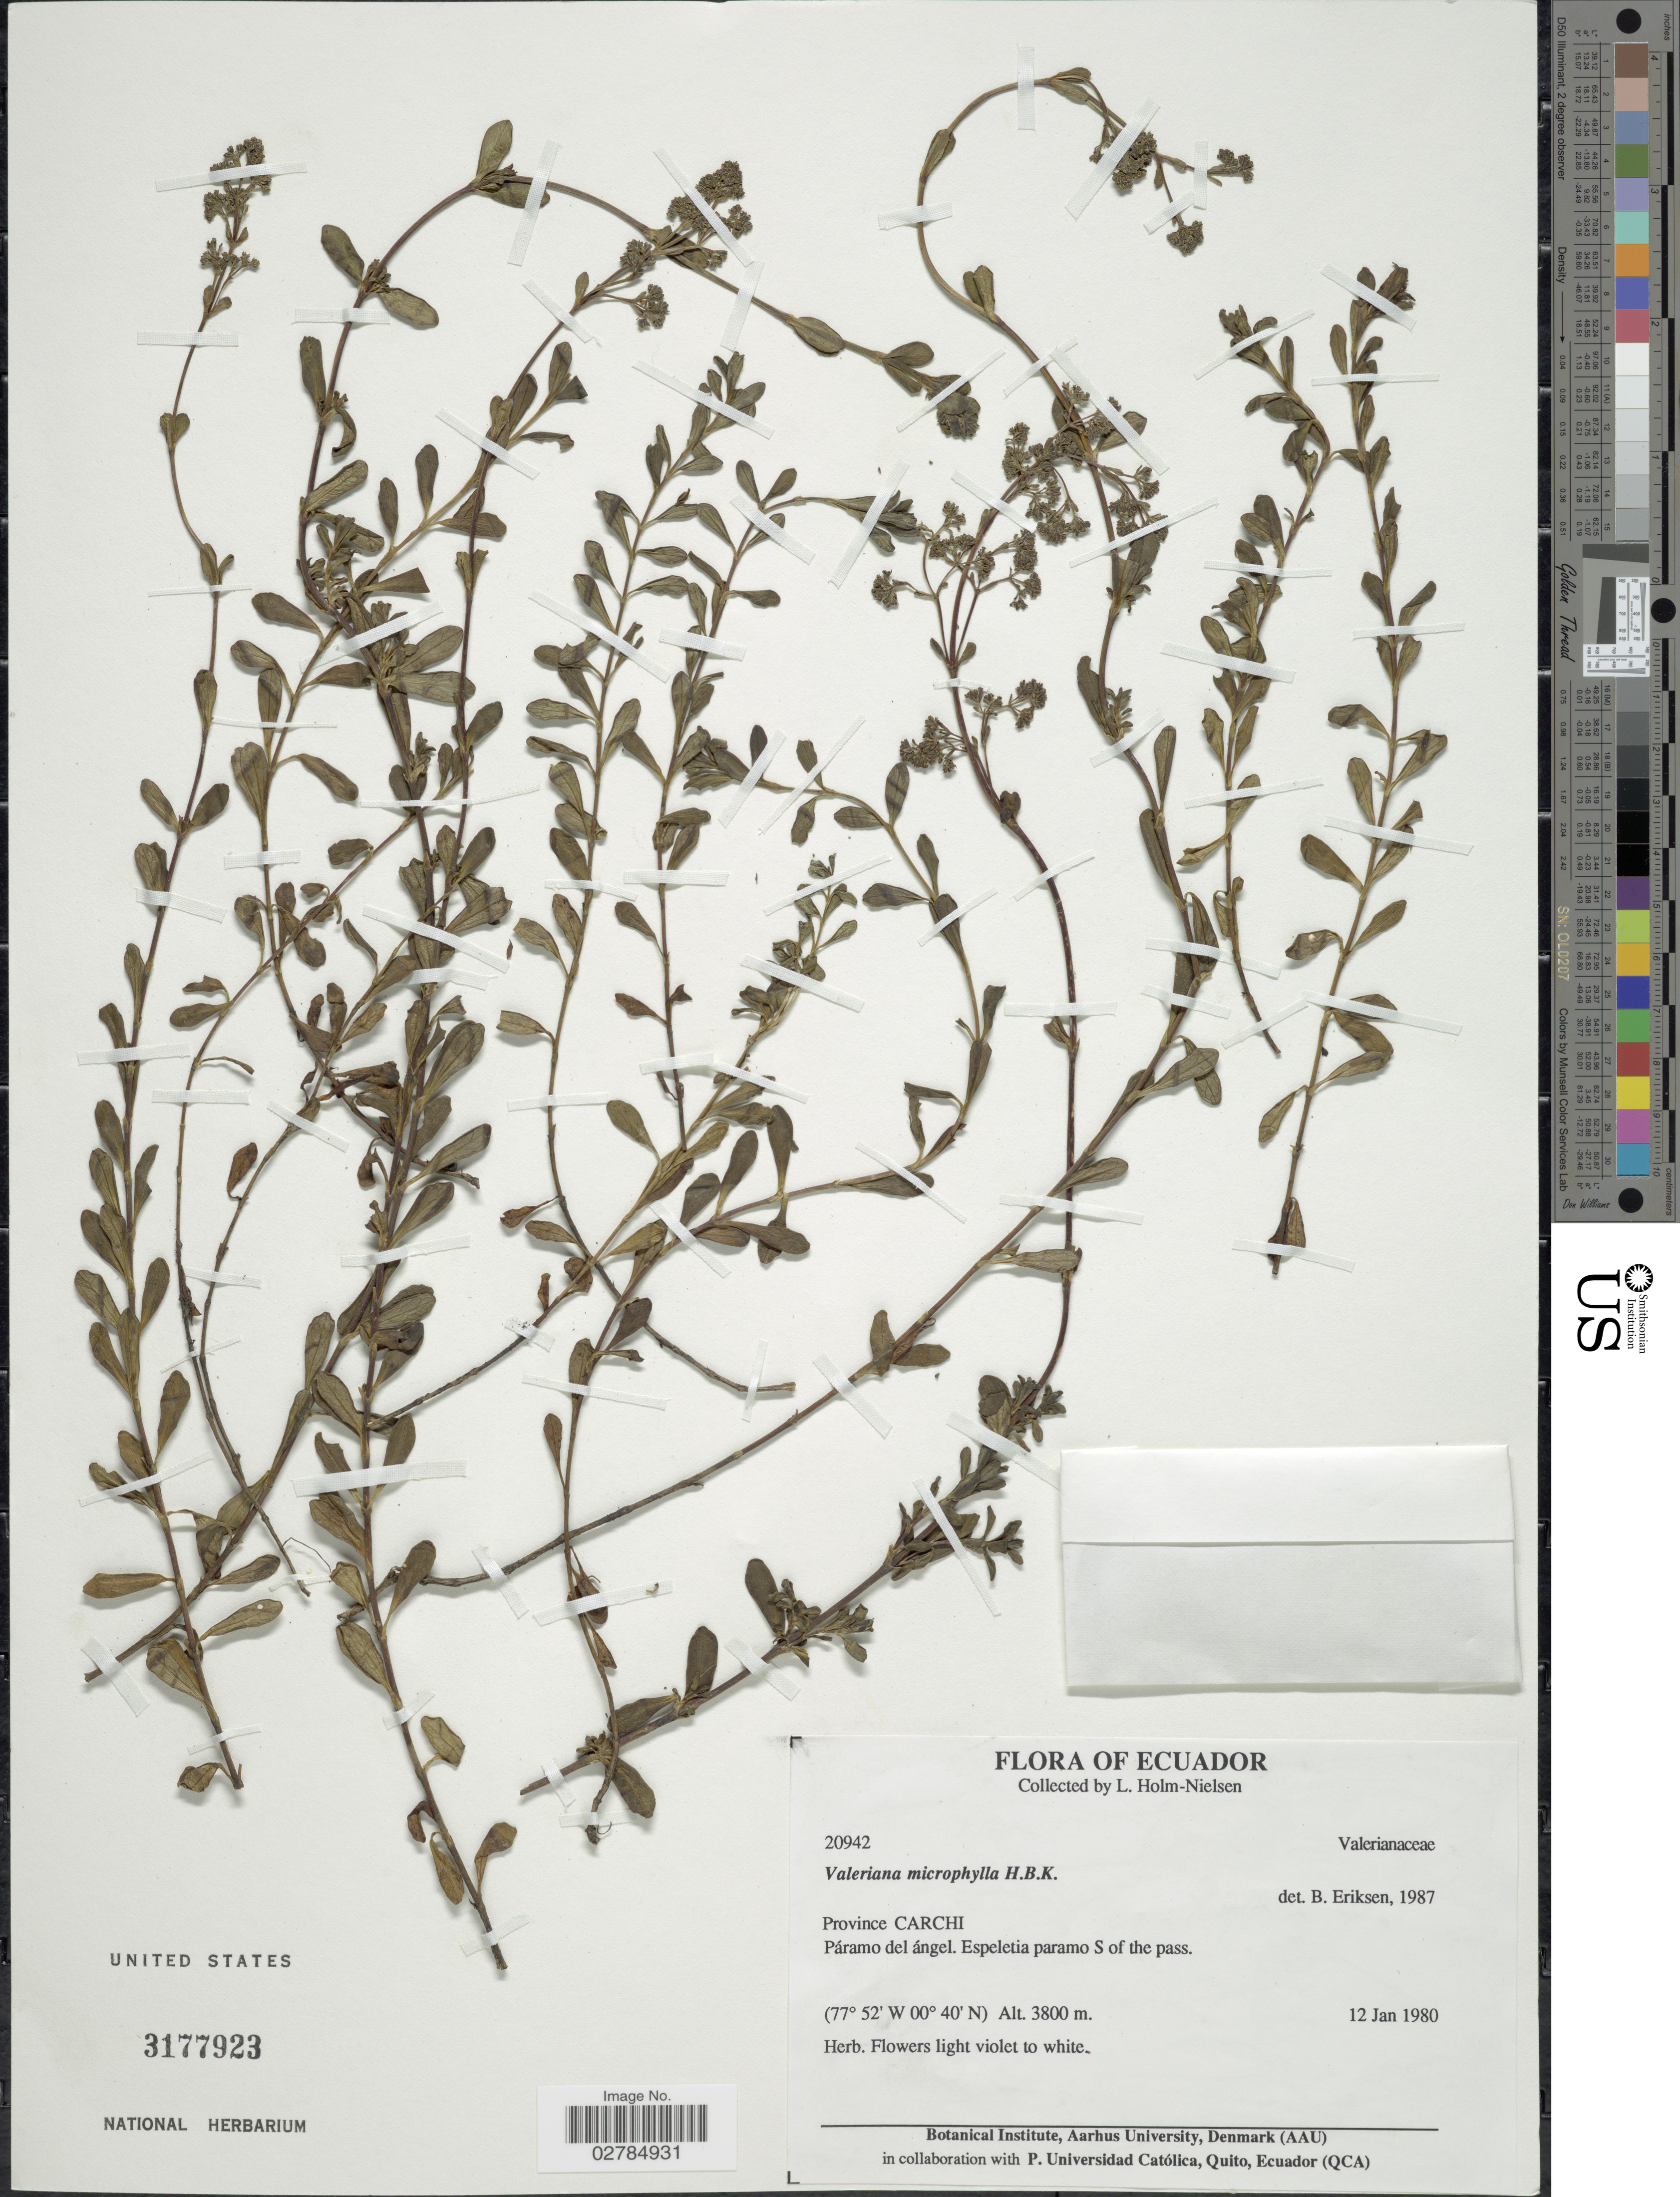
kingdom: Plantae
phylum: Tracheophyta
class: Magnoliopsida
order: Dipsacales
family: Caprifoliaceae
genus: Valeriana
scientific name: Valeriana microphylla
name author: Kunth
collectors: L. Holm-Nielsen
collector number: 20942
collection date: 1980-01-12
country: Ecuador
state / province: Carchi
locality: Páramo del ángel. Espeletia paramo S of the pass.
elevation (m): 3800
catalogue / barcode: US 3177923